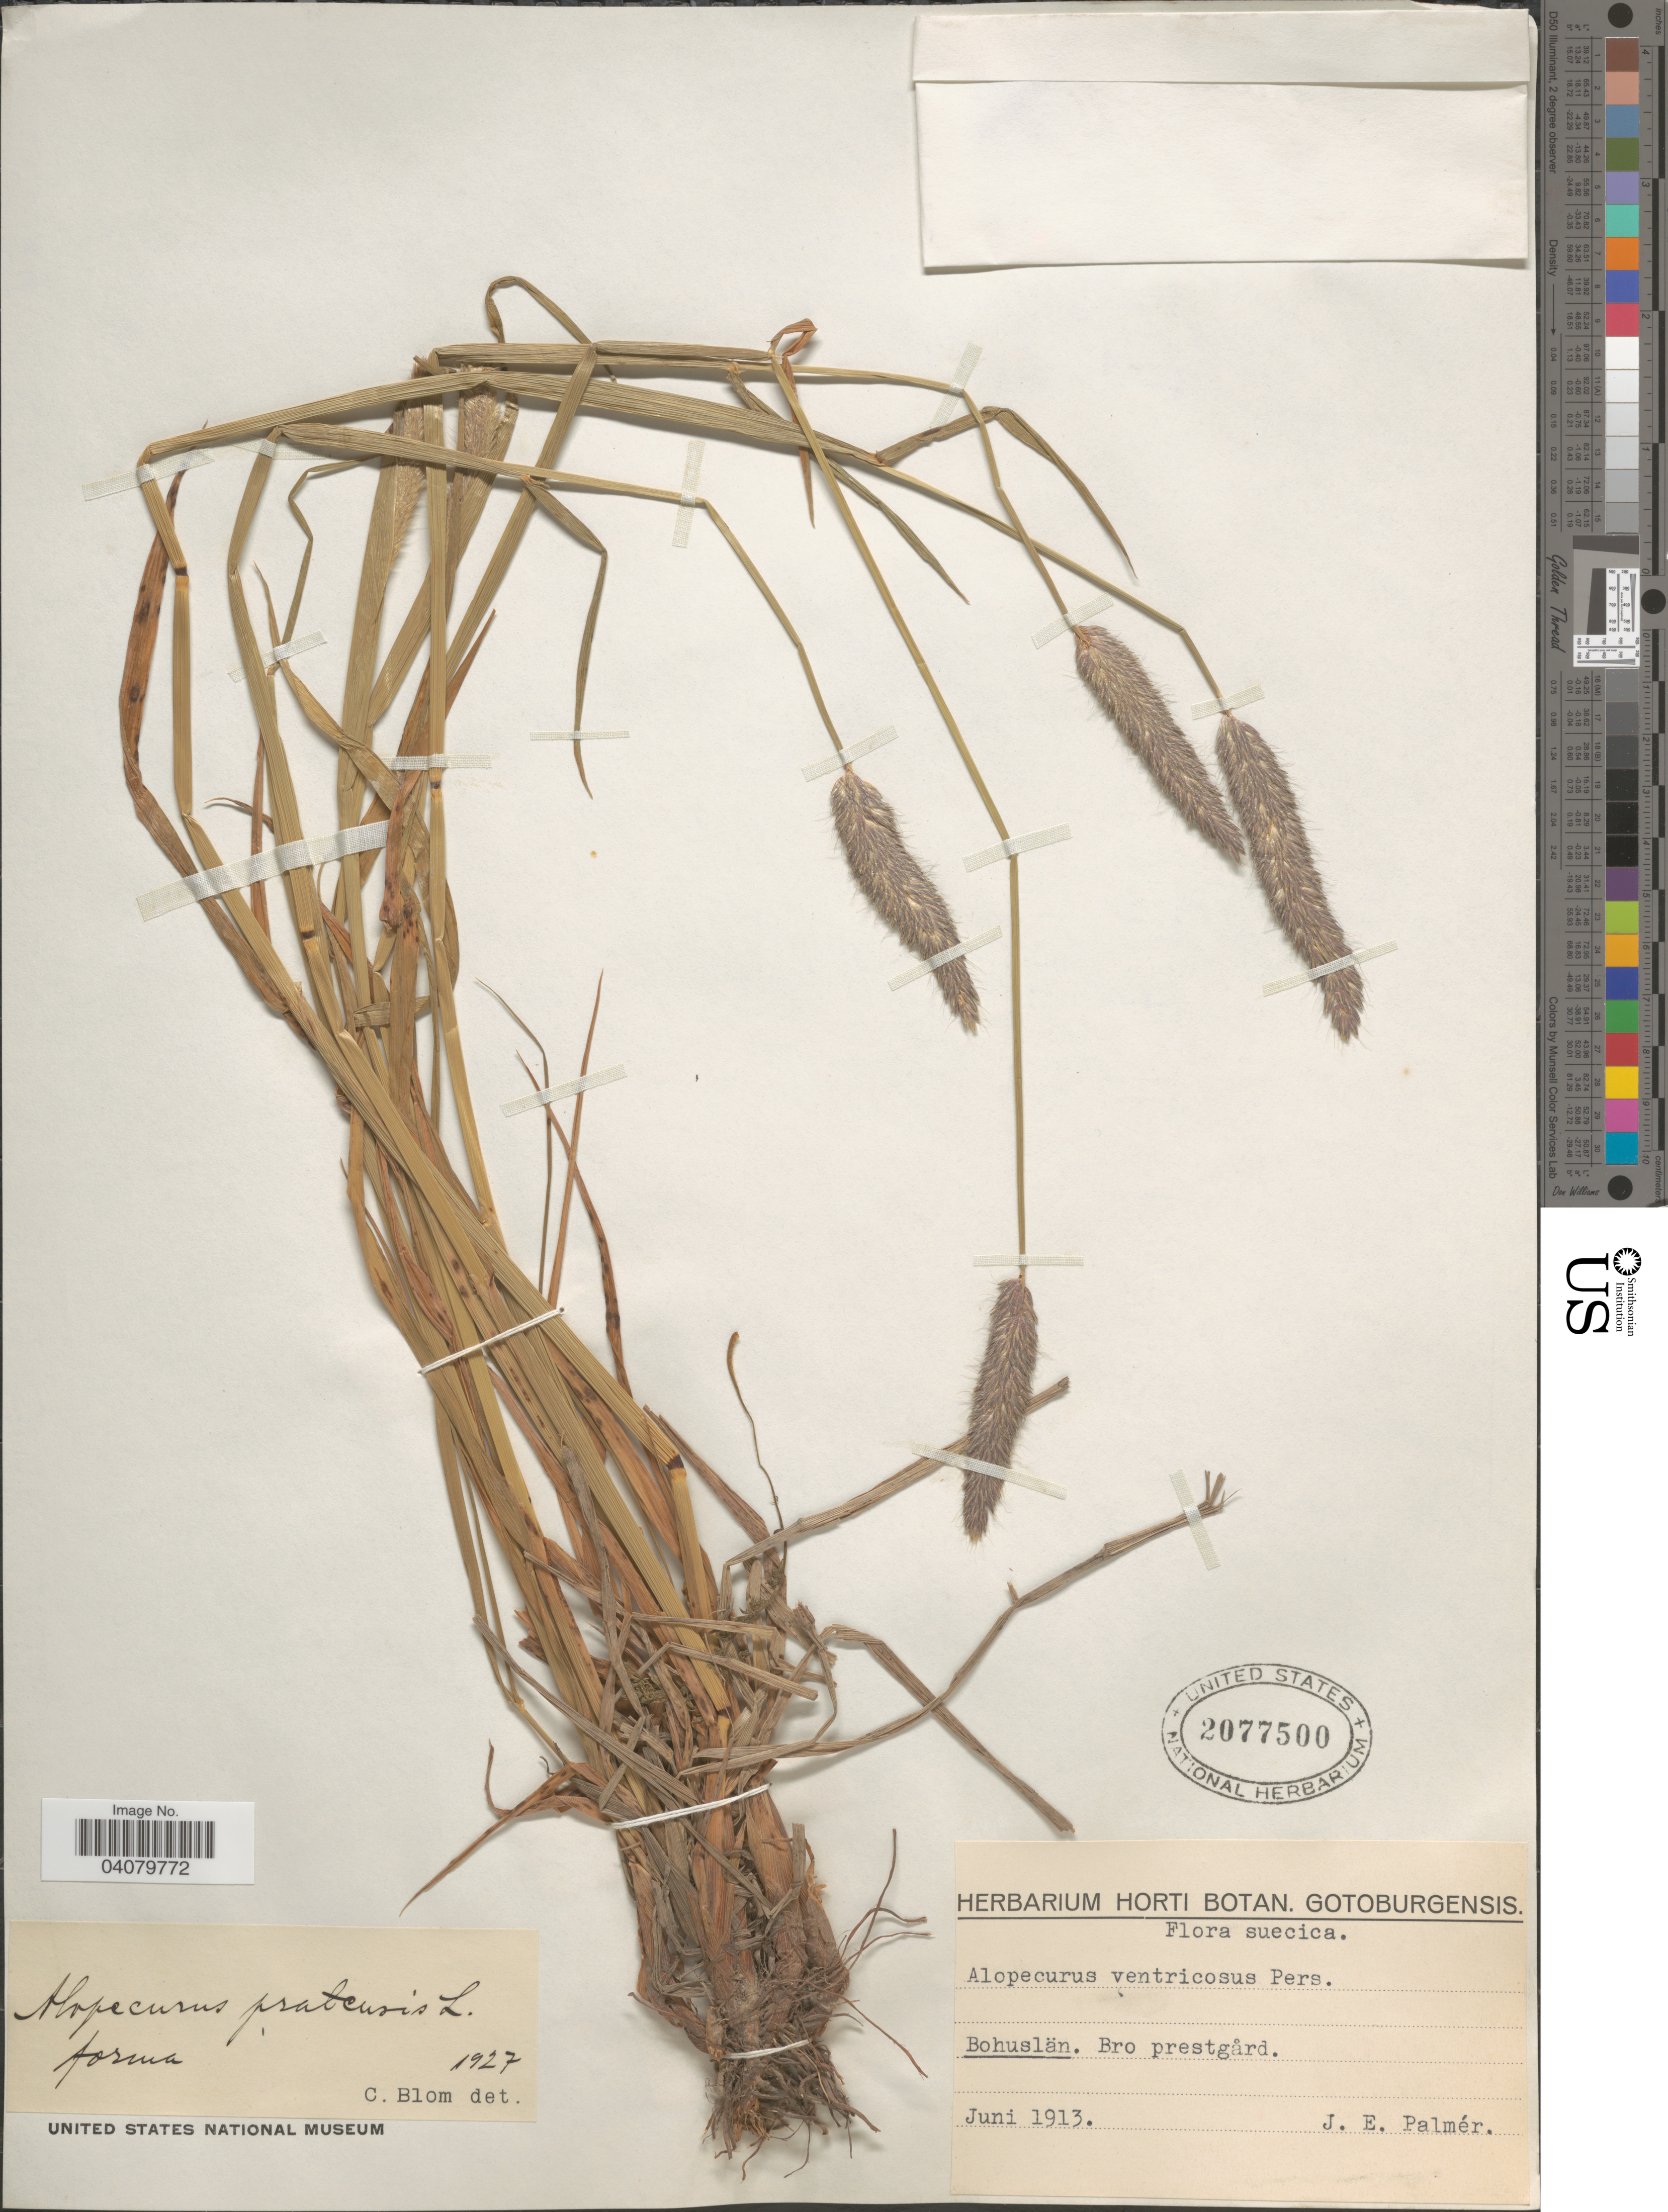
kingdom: Plantae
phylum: Tracheophyta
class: Liliopsida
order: Poales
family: Poaceae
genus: Alopecurus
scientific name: Alopecurus pratensis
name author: L.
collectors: J. E. Palmér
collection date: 1913-06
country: Sweden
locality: Suecica. Bohuslän. Bro prestgård.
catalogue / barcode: US 2077500